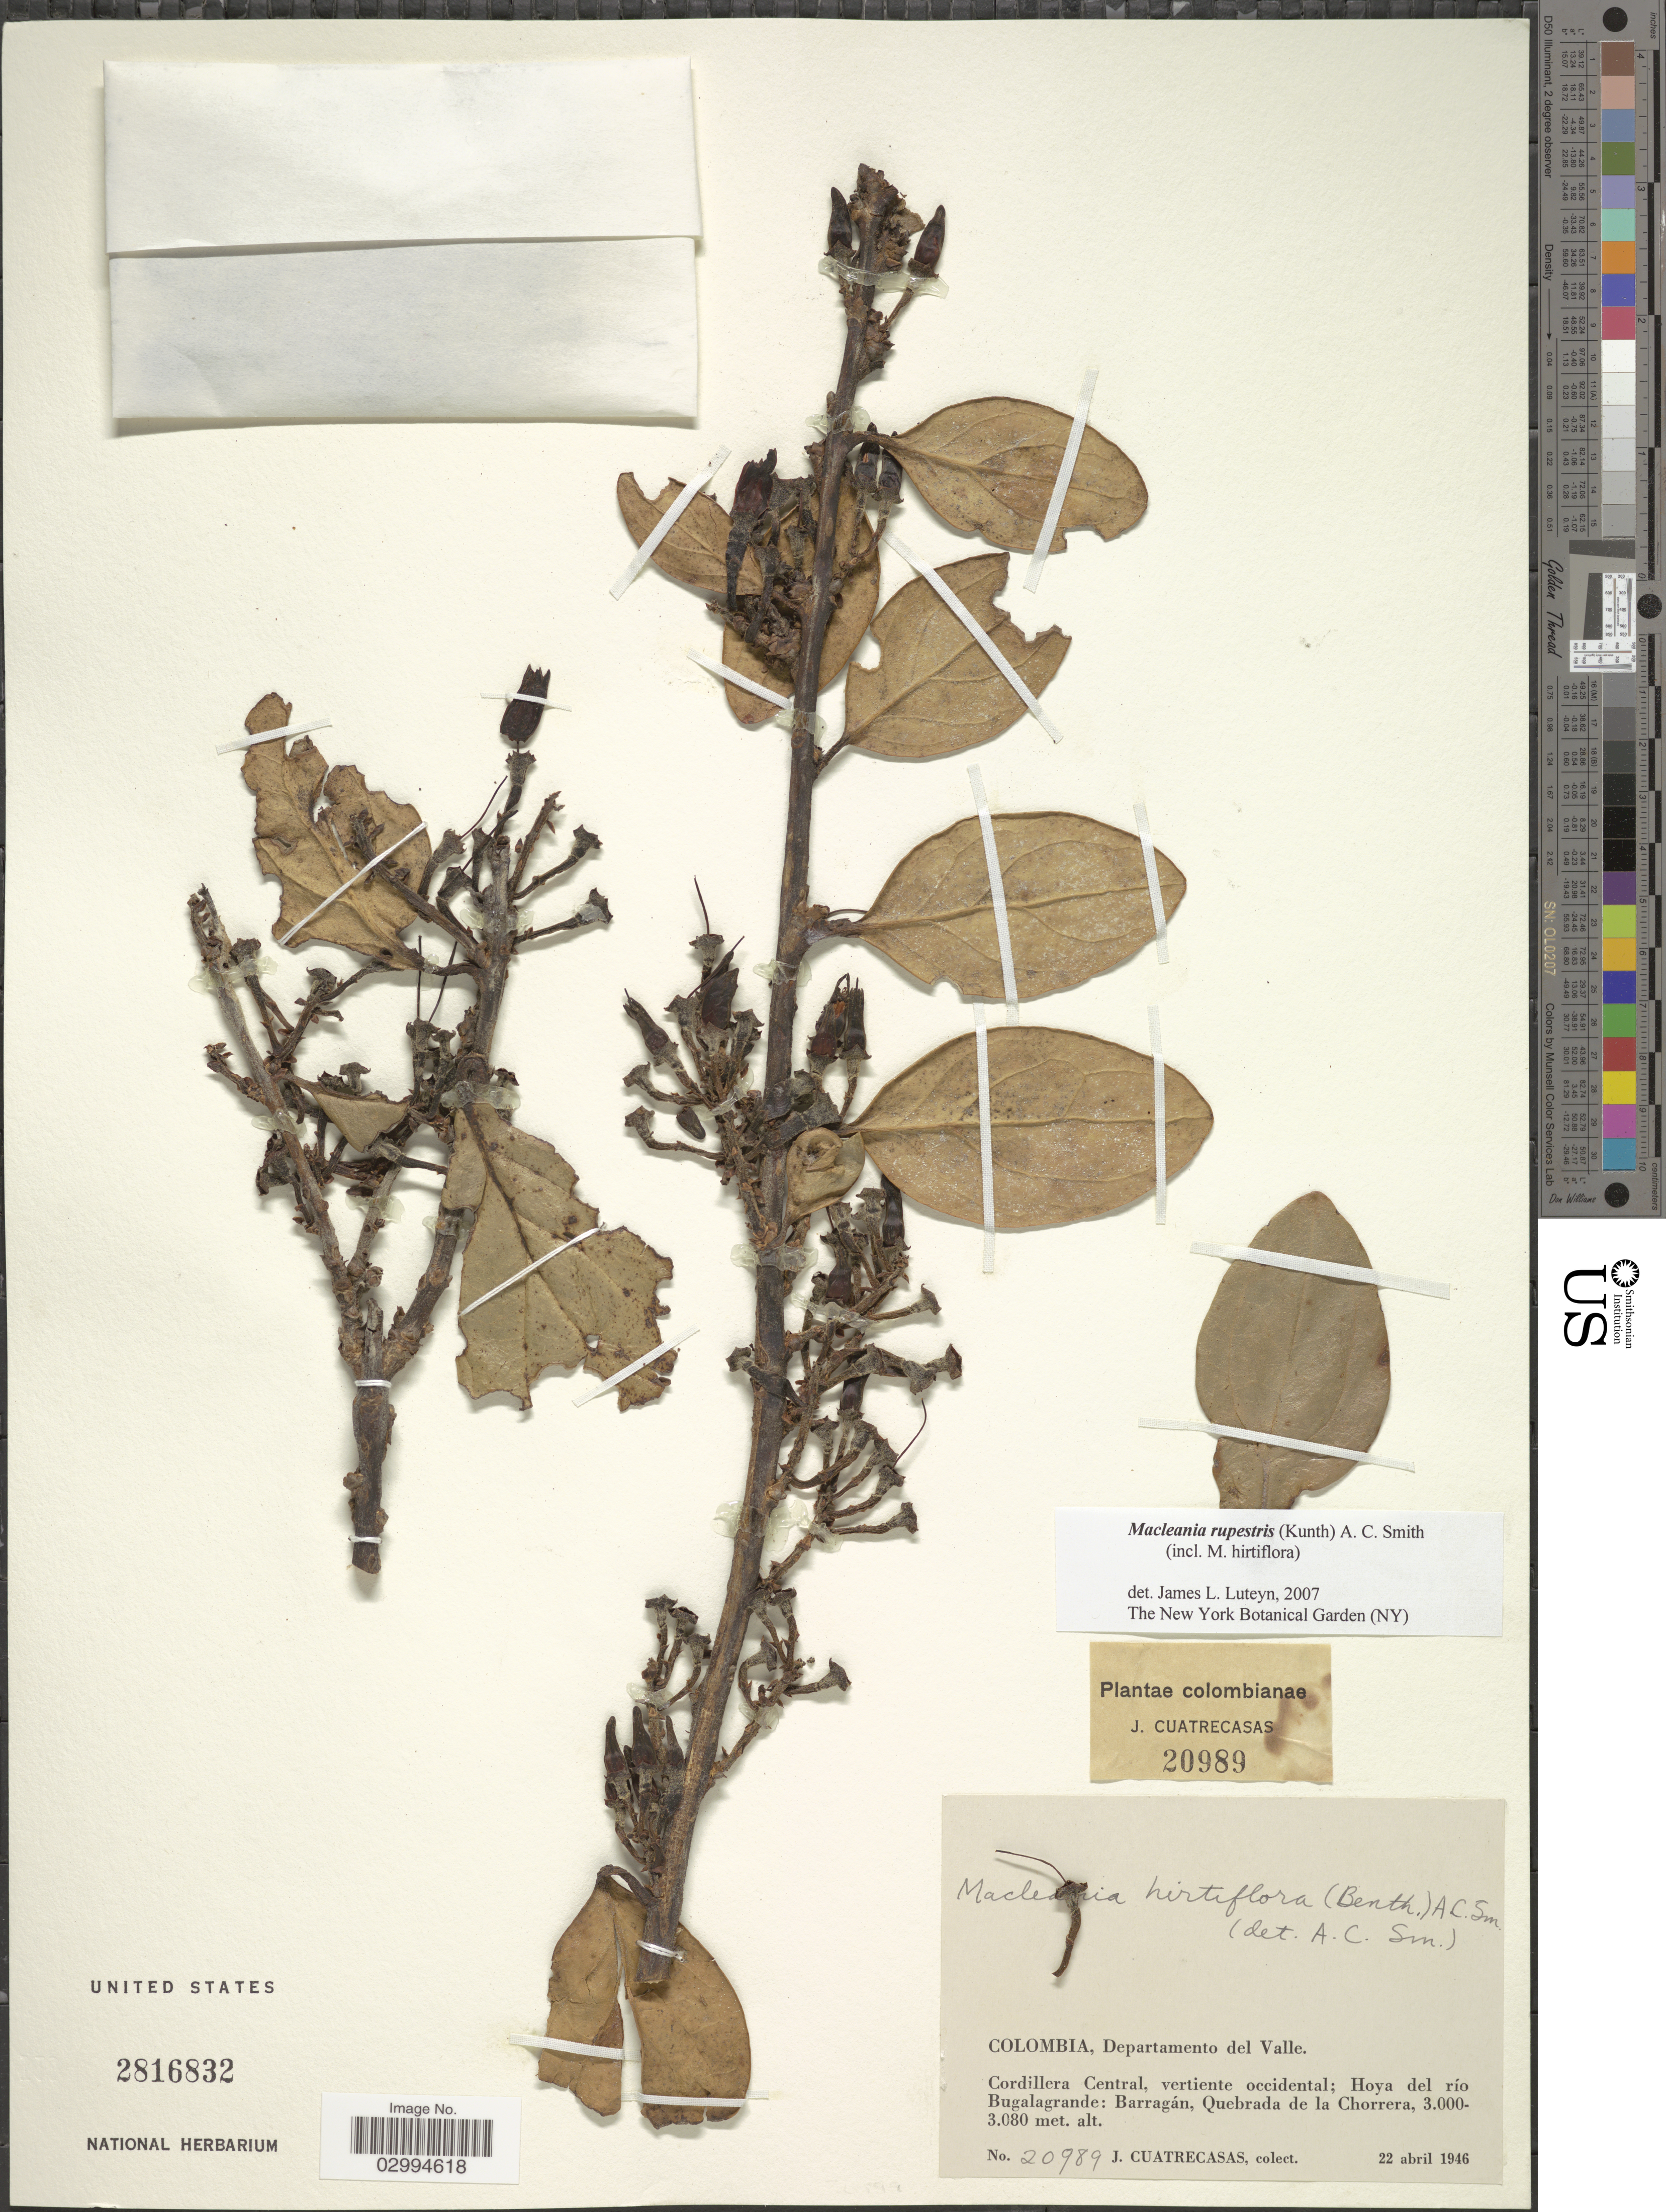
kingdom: Plantae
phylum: Tracheophyta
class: Magnoliopsida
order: Ericales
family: Ericaceae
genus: Macleania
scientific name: Macleania rupestris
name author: (Kunth) A.C. Sm.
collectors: J. Cuatrecasas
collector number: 20989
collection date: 1946-04-22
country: Colombia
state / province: Valle del Cauca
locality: Departamento del Valle. Cordillera Central, vertiente occidental; Hoya del río Bugalagrande: Barragán, Quebrada de la Chorrera.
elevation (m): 3000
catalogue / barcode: US 2816832